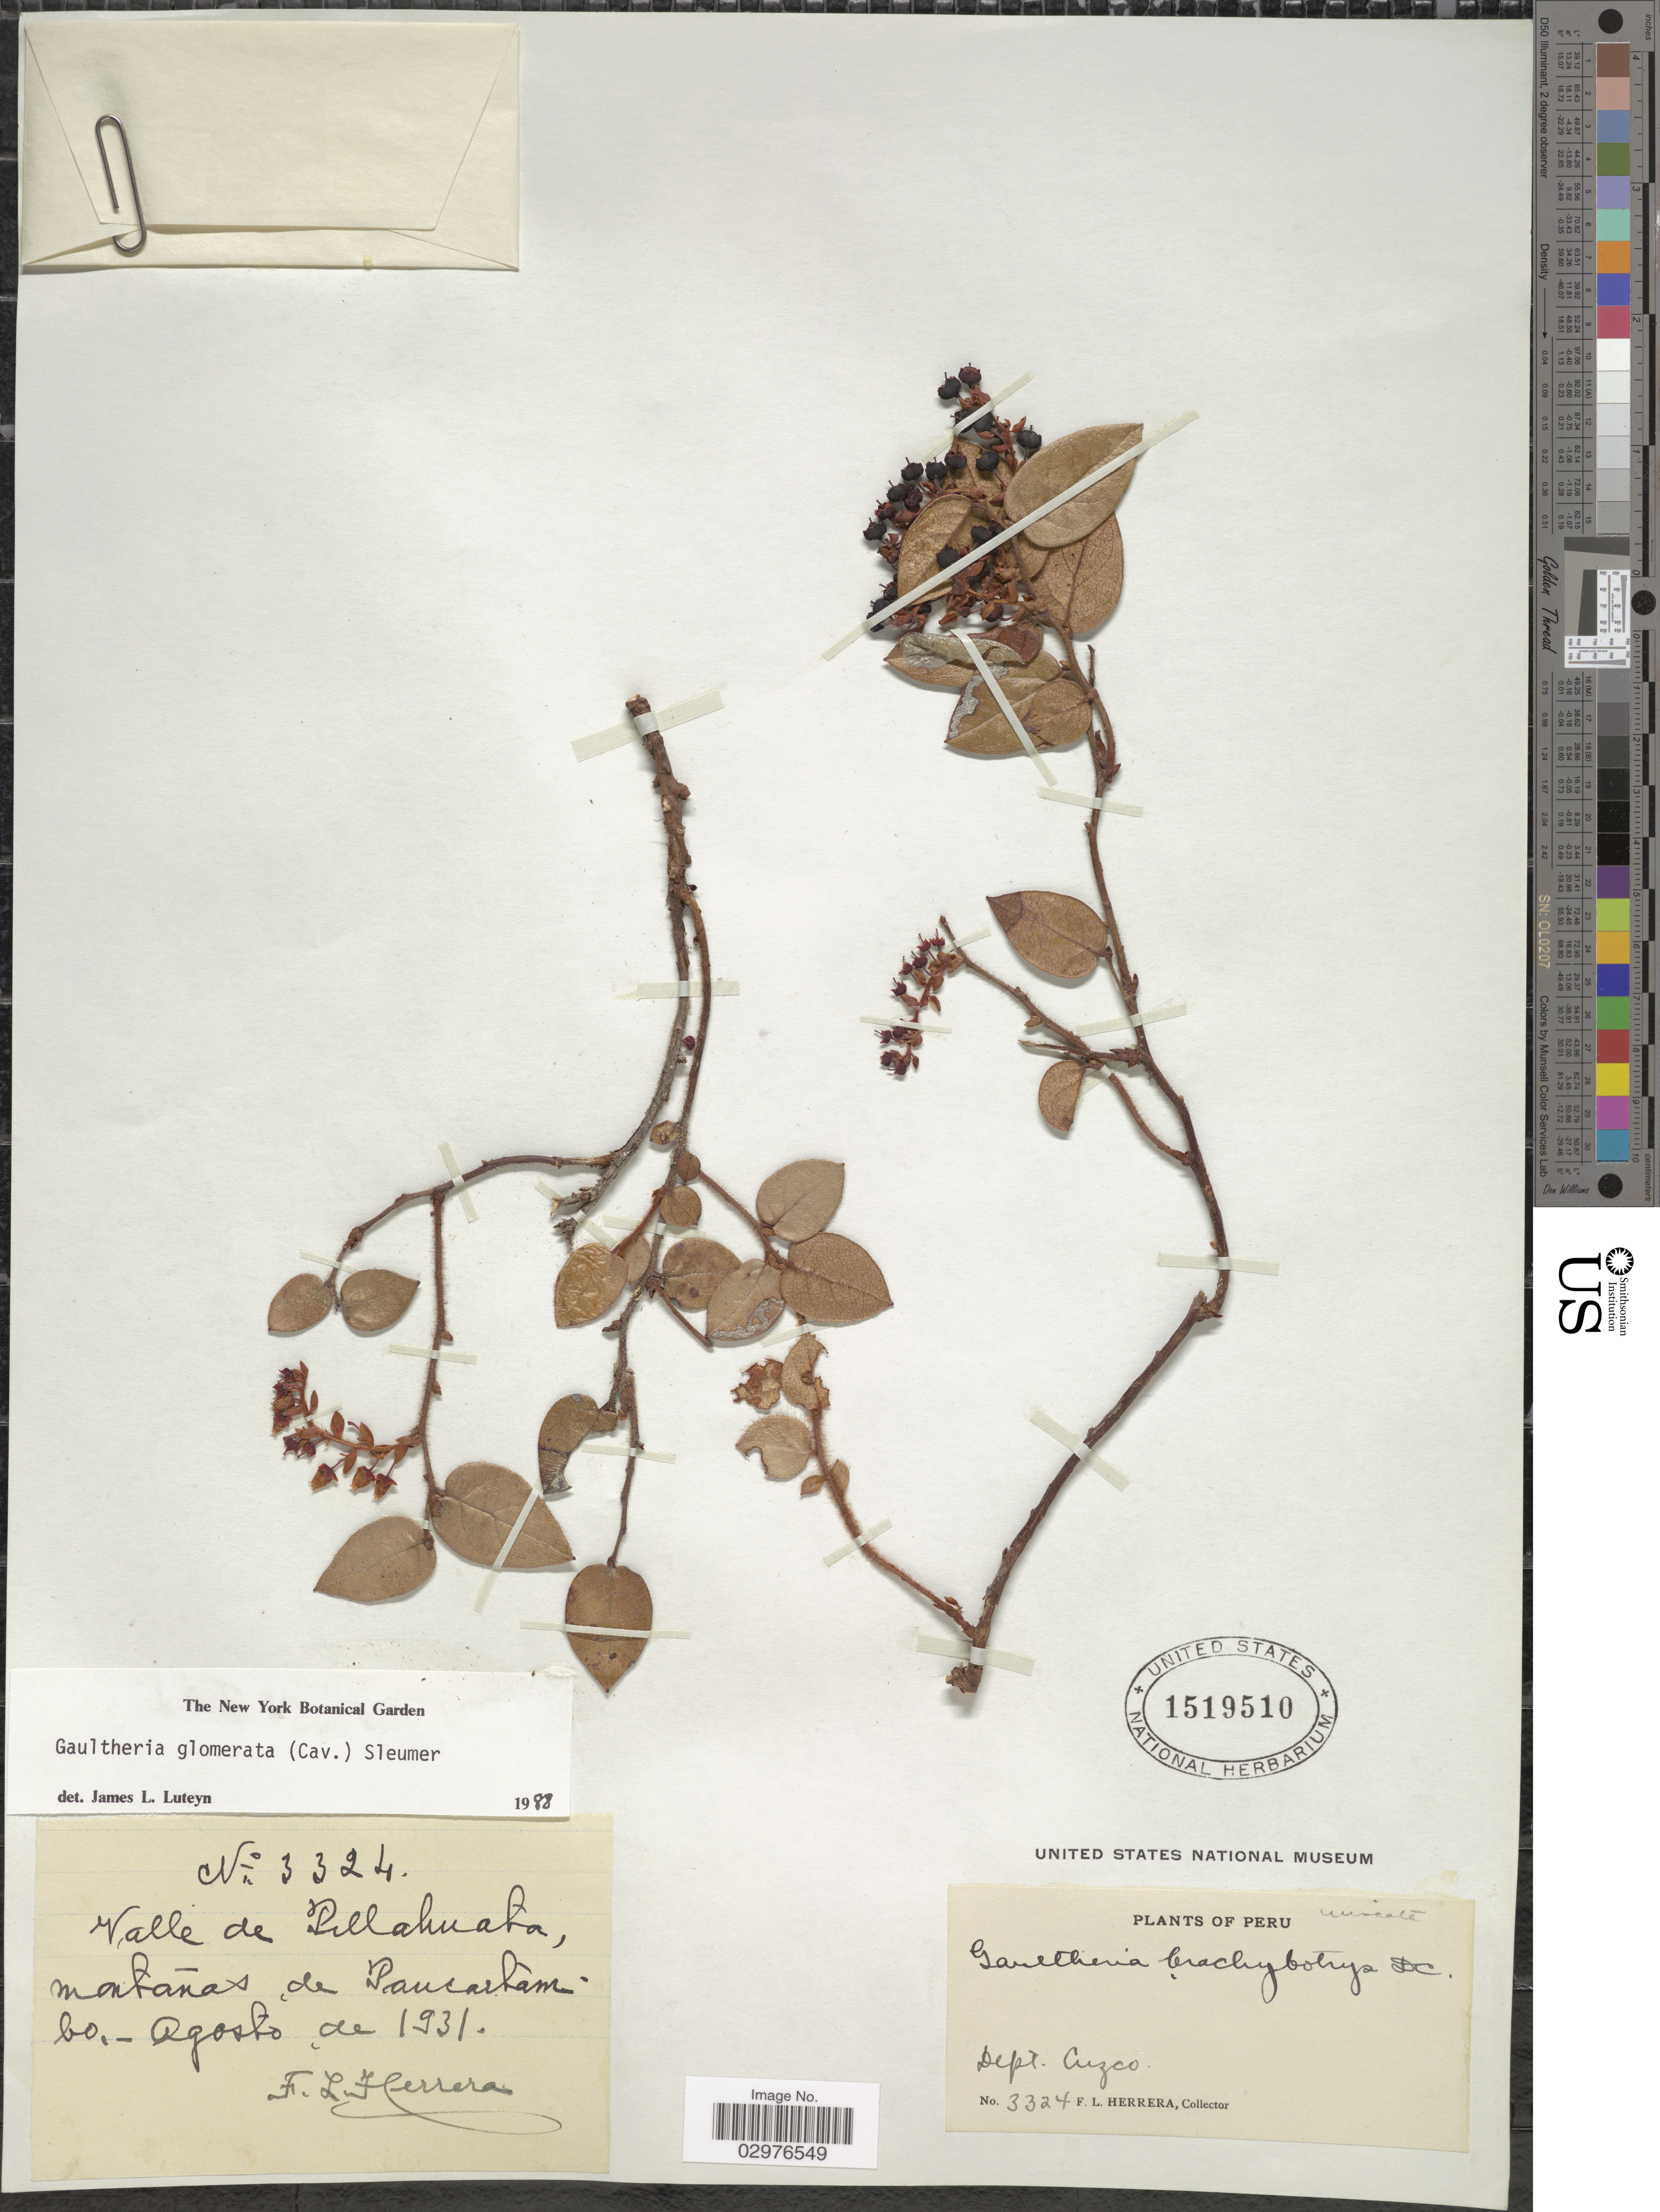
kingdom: Plantae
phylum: Tracheophyta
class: Magnoliopsida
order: Ericales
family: Ericaceae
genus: Gaultheria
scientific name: Gaultheria glomerata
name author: (Cav.) Sleumer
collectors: F. L. Herrera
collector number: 3324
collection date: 1931-08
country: Peru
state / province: Cusco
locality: Dept. Cuzco. Valle de Pillahuata, montañas de Paucartàmbo.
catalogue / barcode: US 1519510